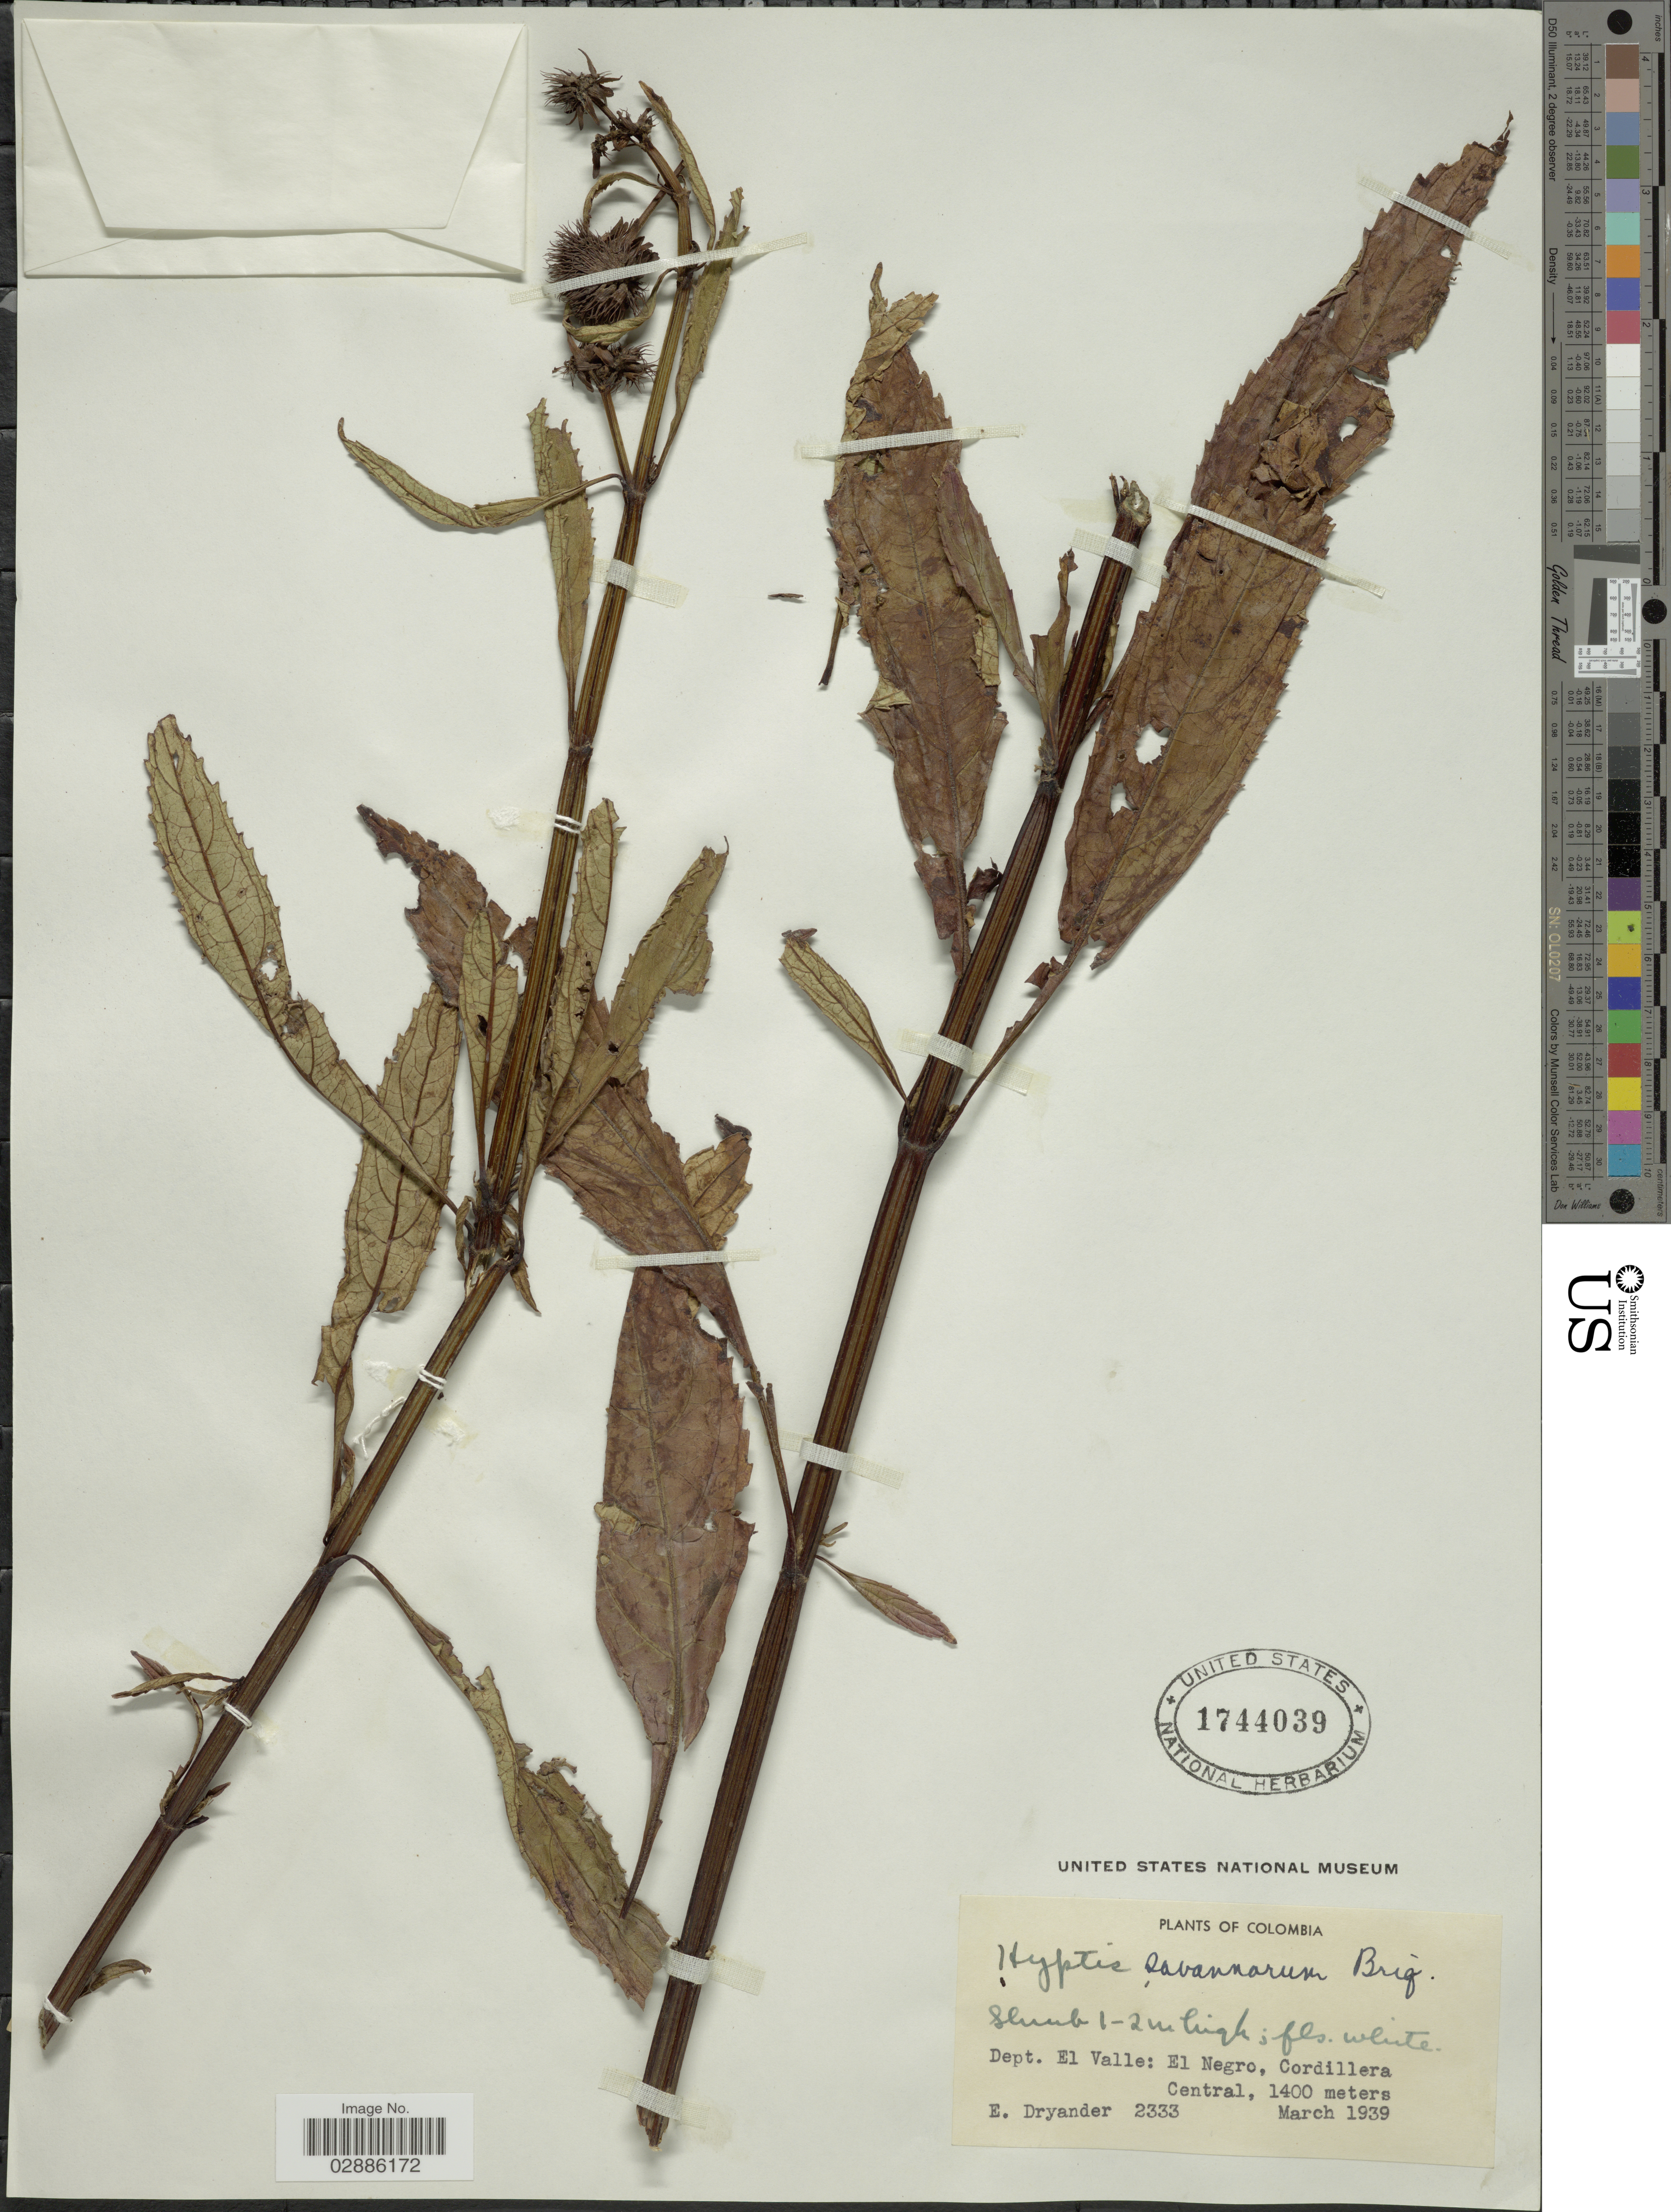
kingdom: Plantae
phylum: Tracheophyta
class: Magnoliopsida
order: Lamiales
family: Lamiaceae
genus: Hyptis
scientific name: Hyptis savannarum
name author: Briq.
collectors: E. Dryander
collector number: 2333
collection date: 1939-03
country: Colombia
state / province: Valle del Cauca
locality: Dept. El Valle: El Negro, Cordillera Central.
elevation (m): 1400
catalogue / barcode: US 1744039